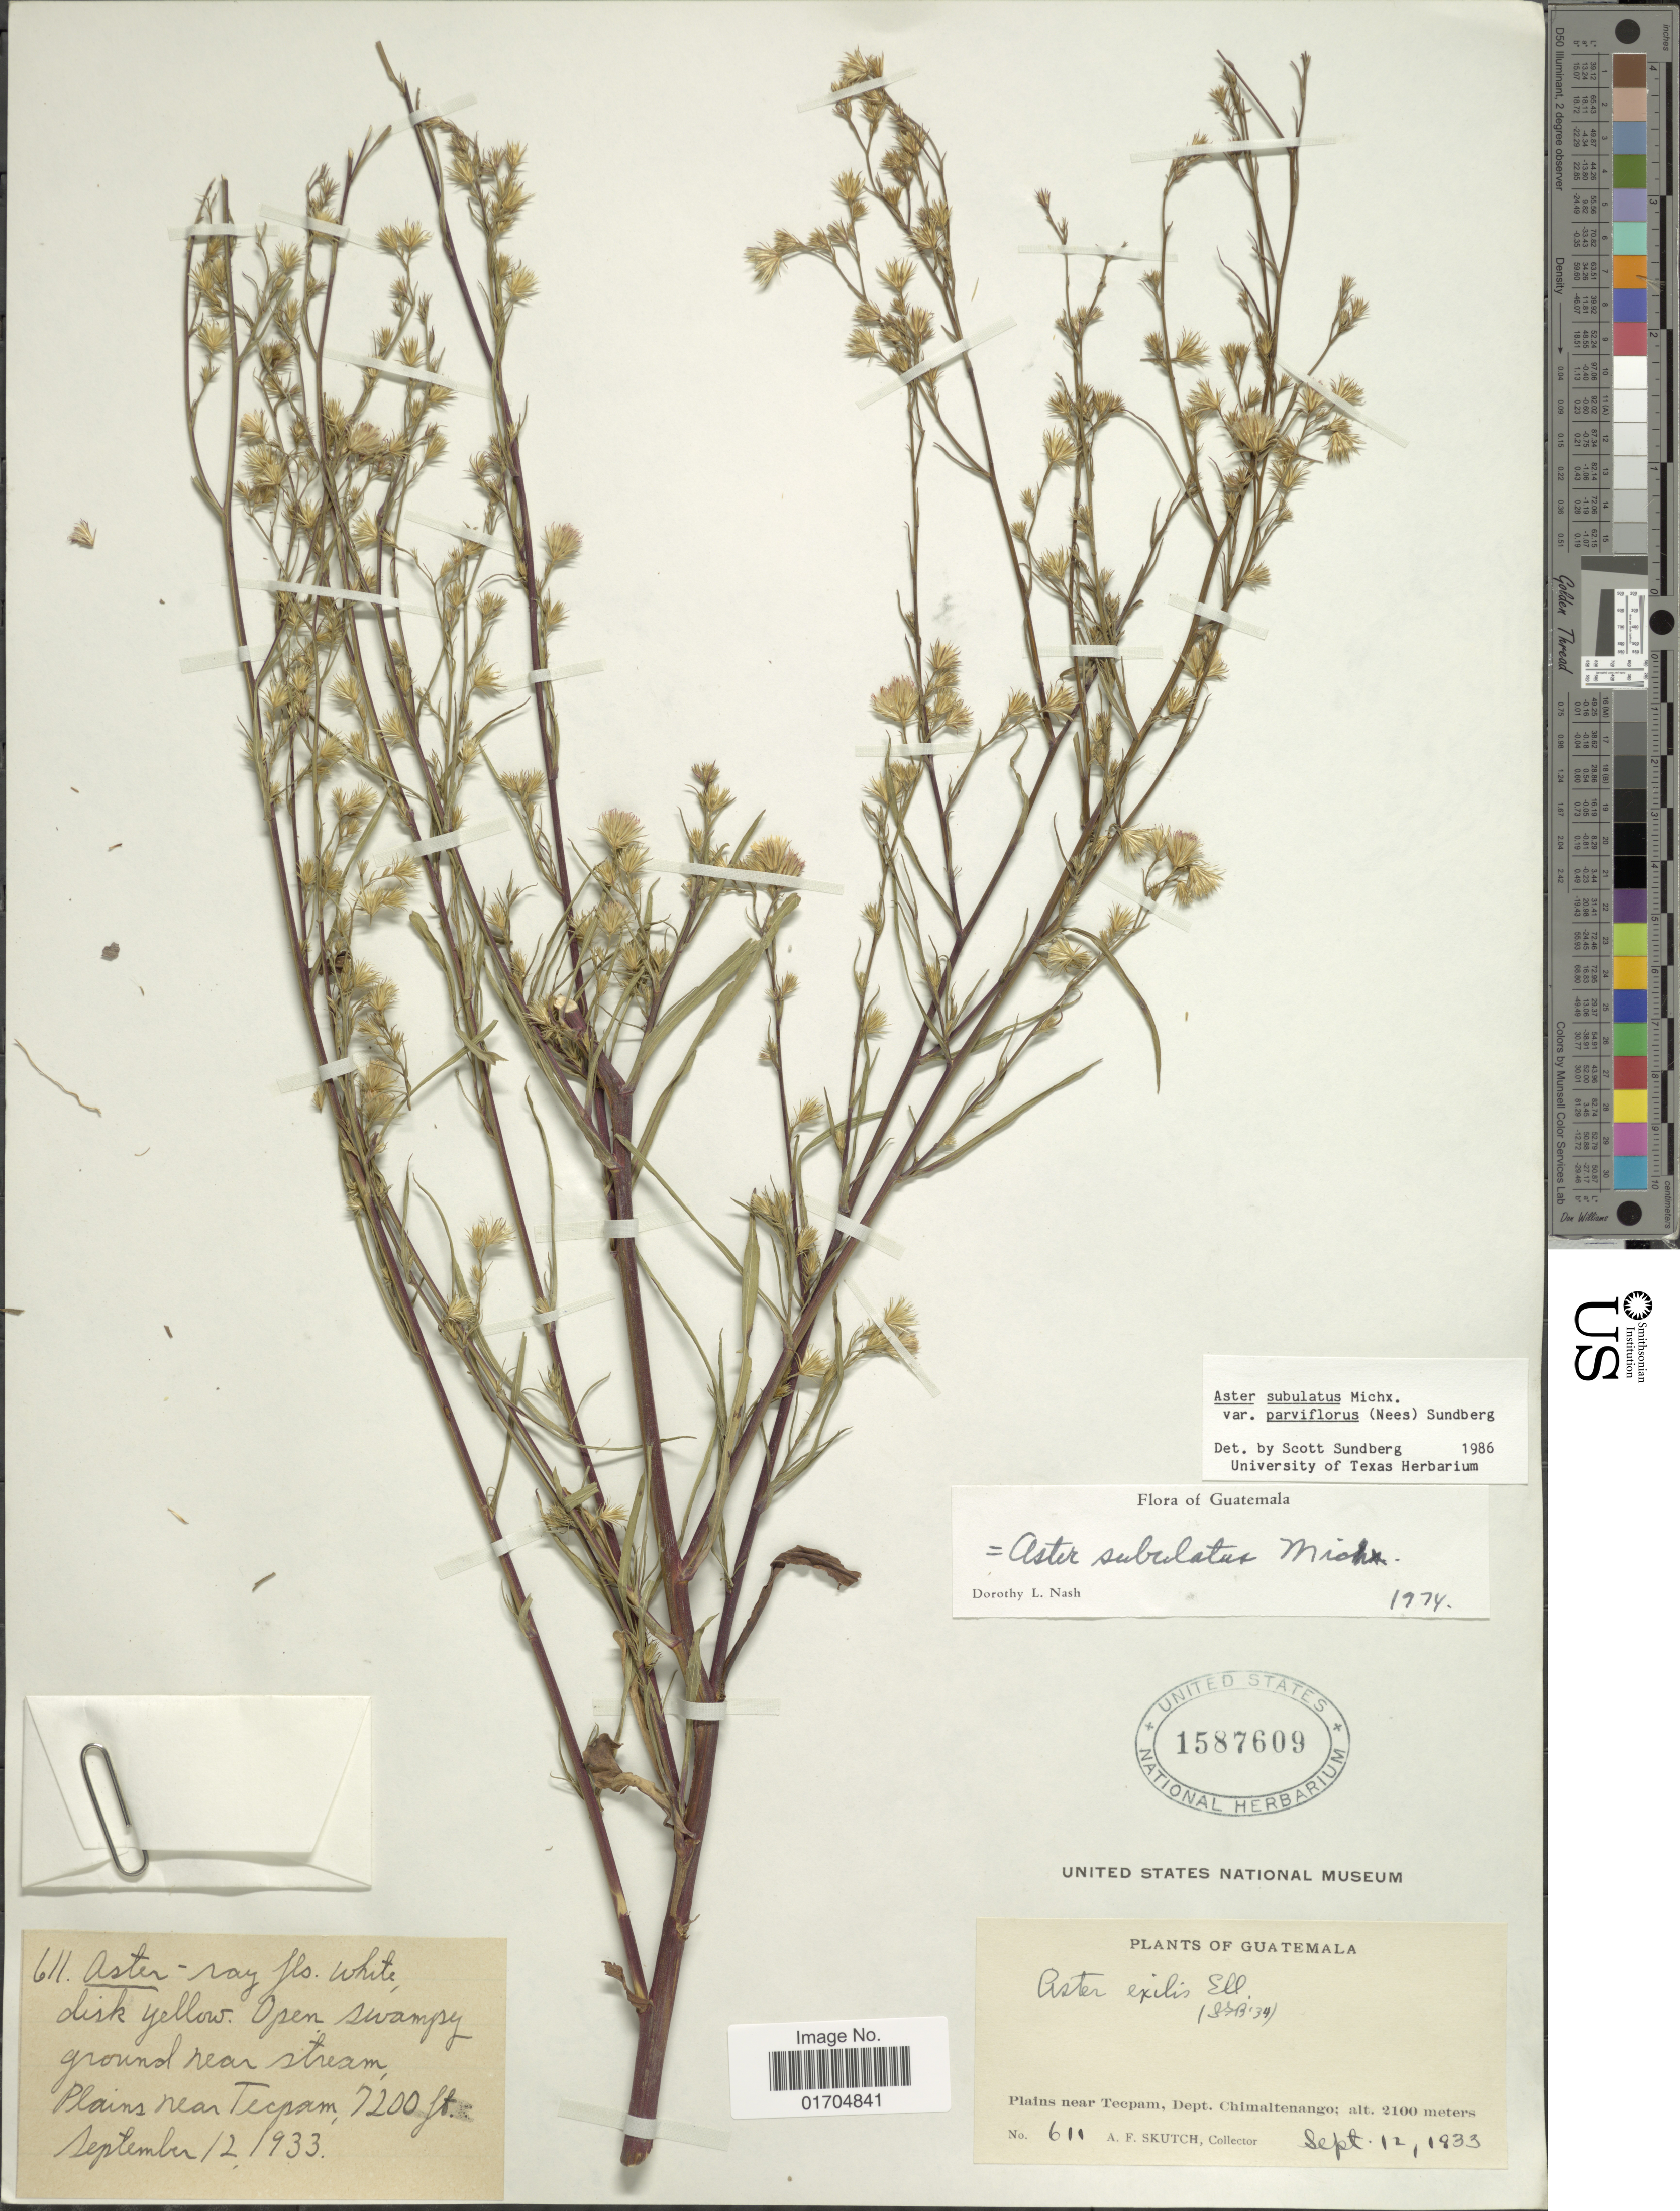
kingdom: Plantae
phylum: Tracheophyta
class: Magnoliopsida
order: Asterales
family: Asteraceae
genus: Symphyotrichum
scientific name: Symphyotrichum subulatum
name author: (Michx.) G.L. Nesom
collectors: A. F. Skutch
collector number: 611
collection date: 1933-09-12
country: Guatemala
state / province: Chimaltenango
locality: Plains near Tecpam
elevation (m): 2195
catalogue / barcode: US 1587609